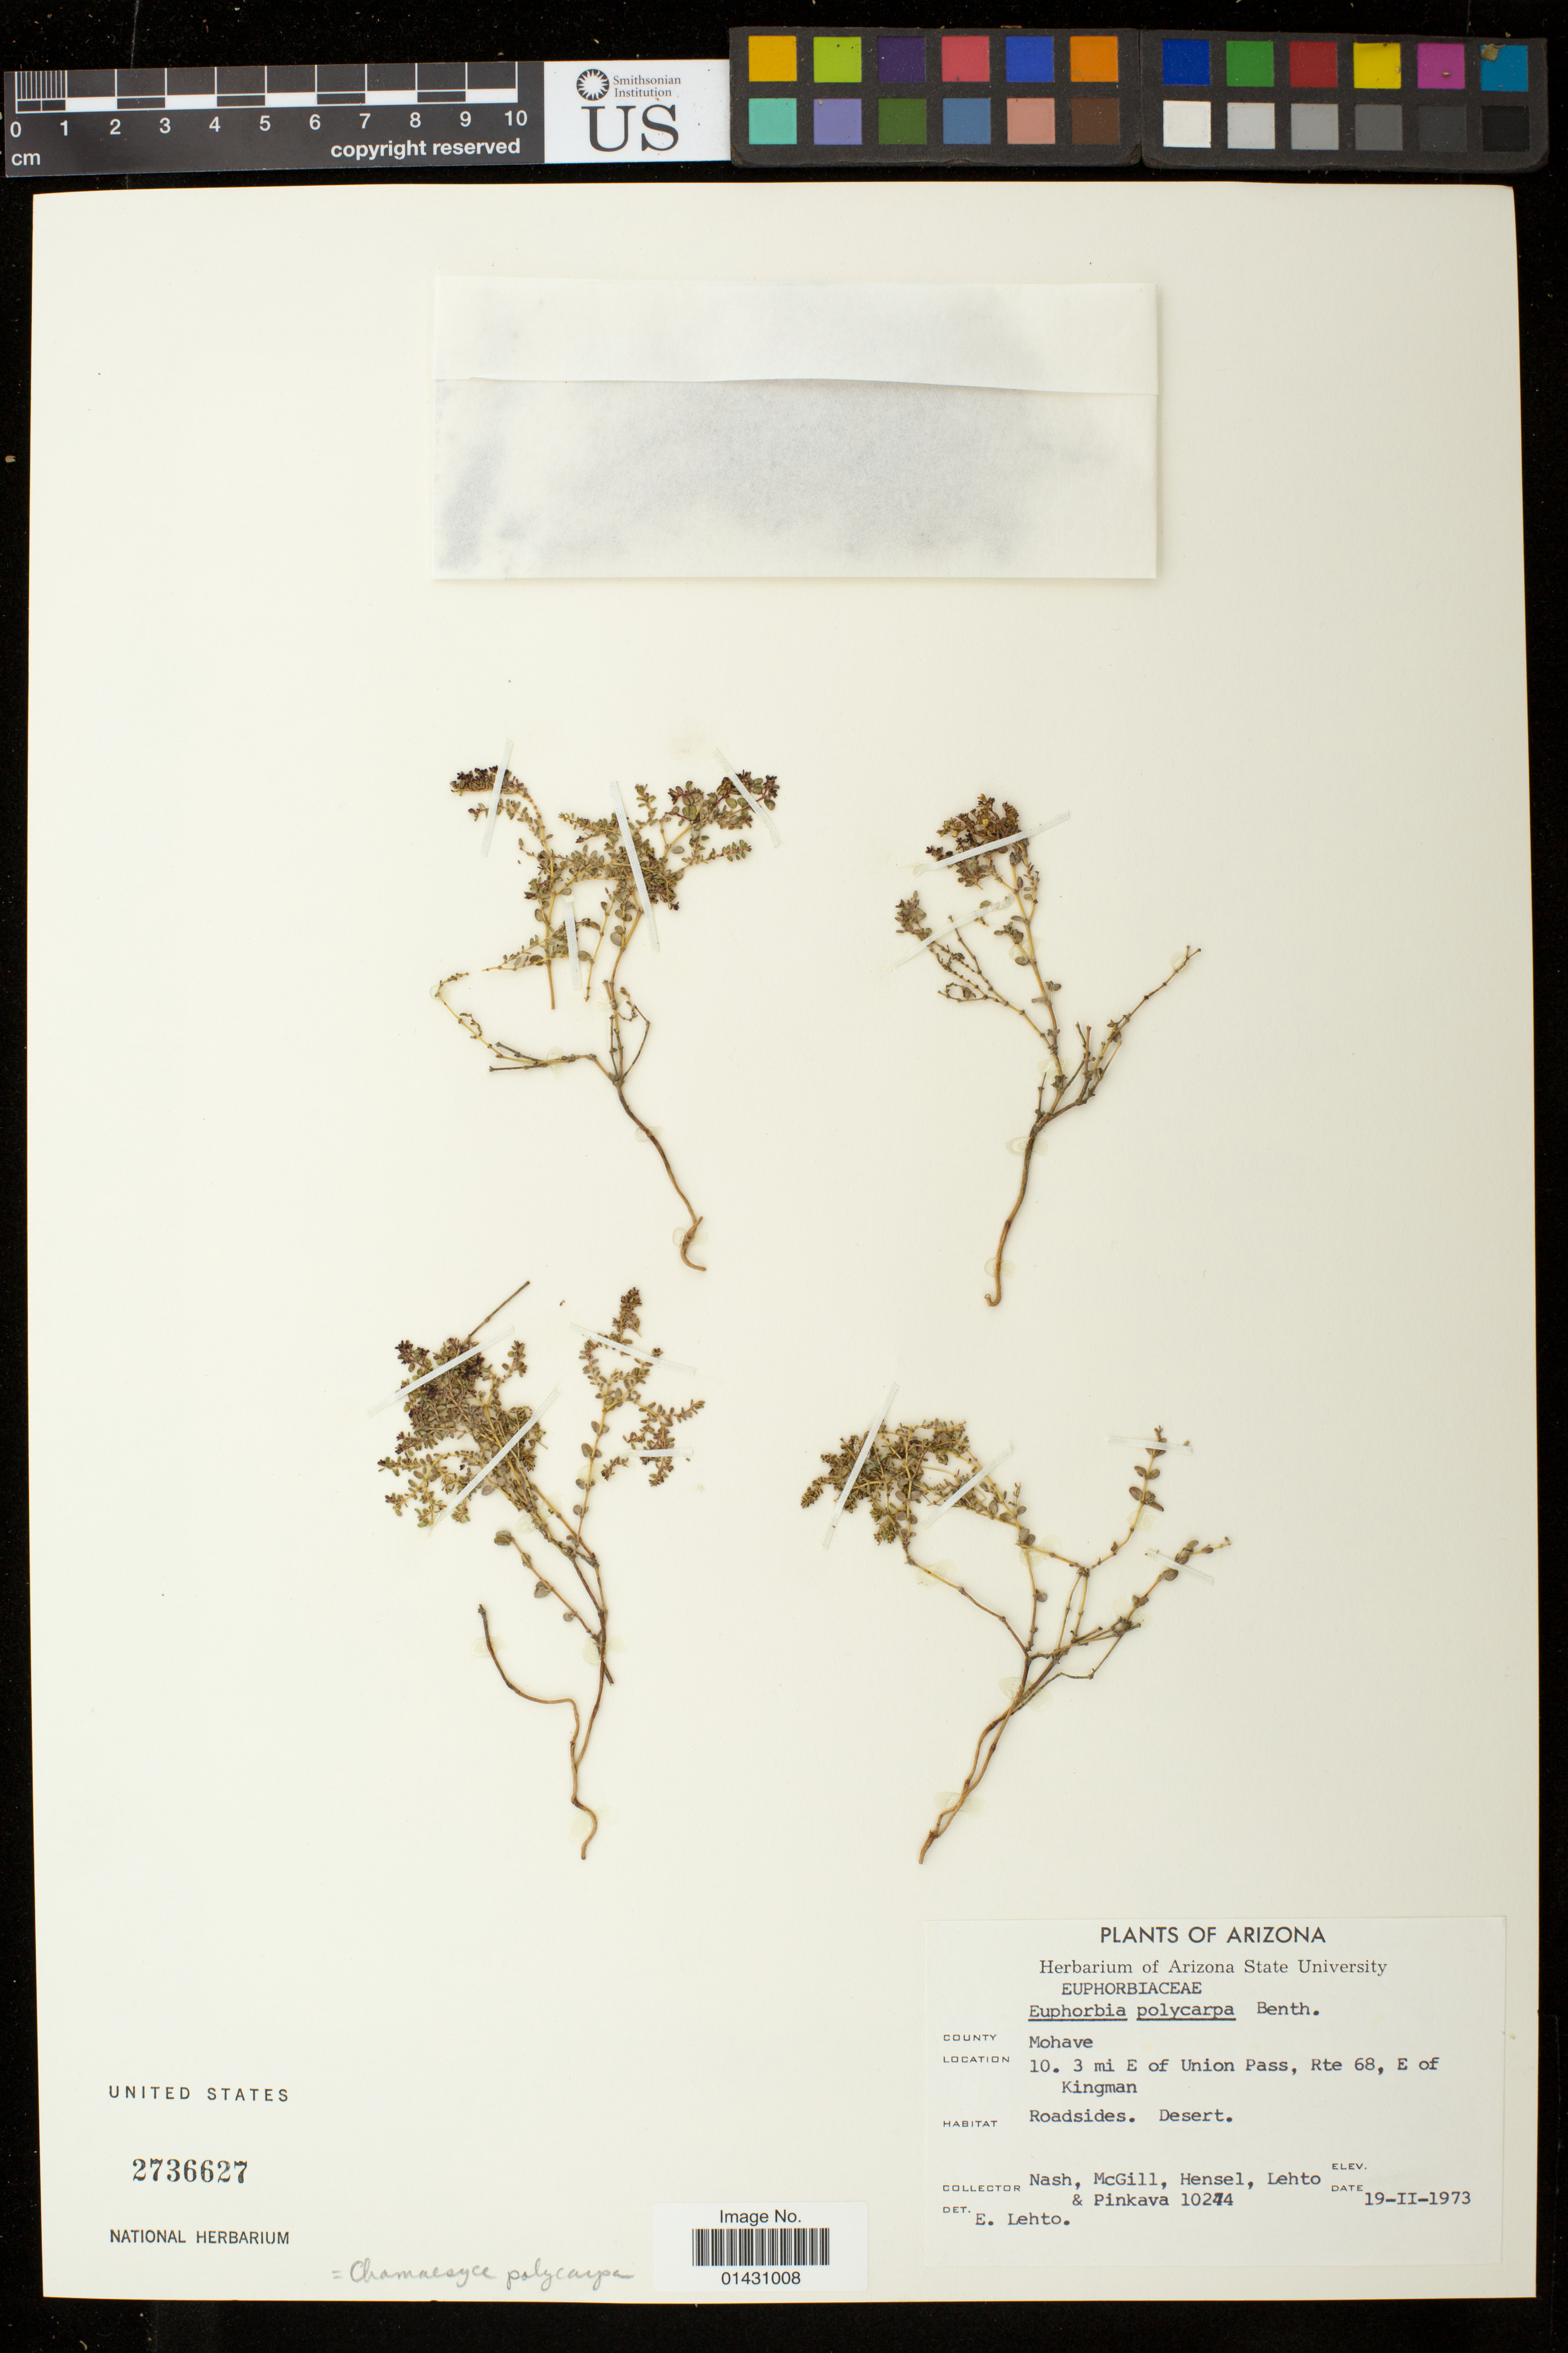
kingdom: Plantae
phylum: Tracheophyta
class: Magnoliopsida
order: Malpighiales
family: Euphorbiaceae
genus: Euphorbia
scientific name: Euphorbia polycarpa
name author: Benth.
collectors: -- Nash, -. McGill, H. Hensel, E. Lehto & -. Pinkava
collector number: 10274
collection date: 1973-02-19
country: United States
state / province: Arizona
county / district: Mohave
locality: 10.3 mi E of Union Pass, Rte 68, E of Kingman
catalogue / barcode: US 2736627